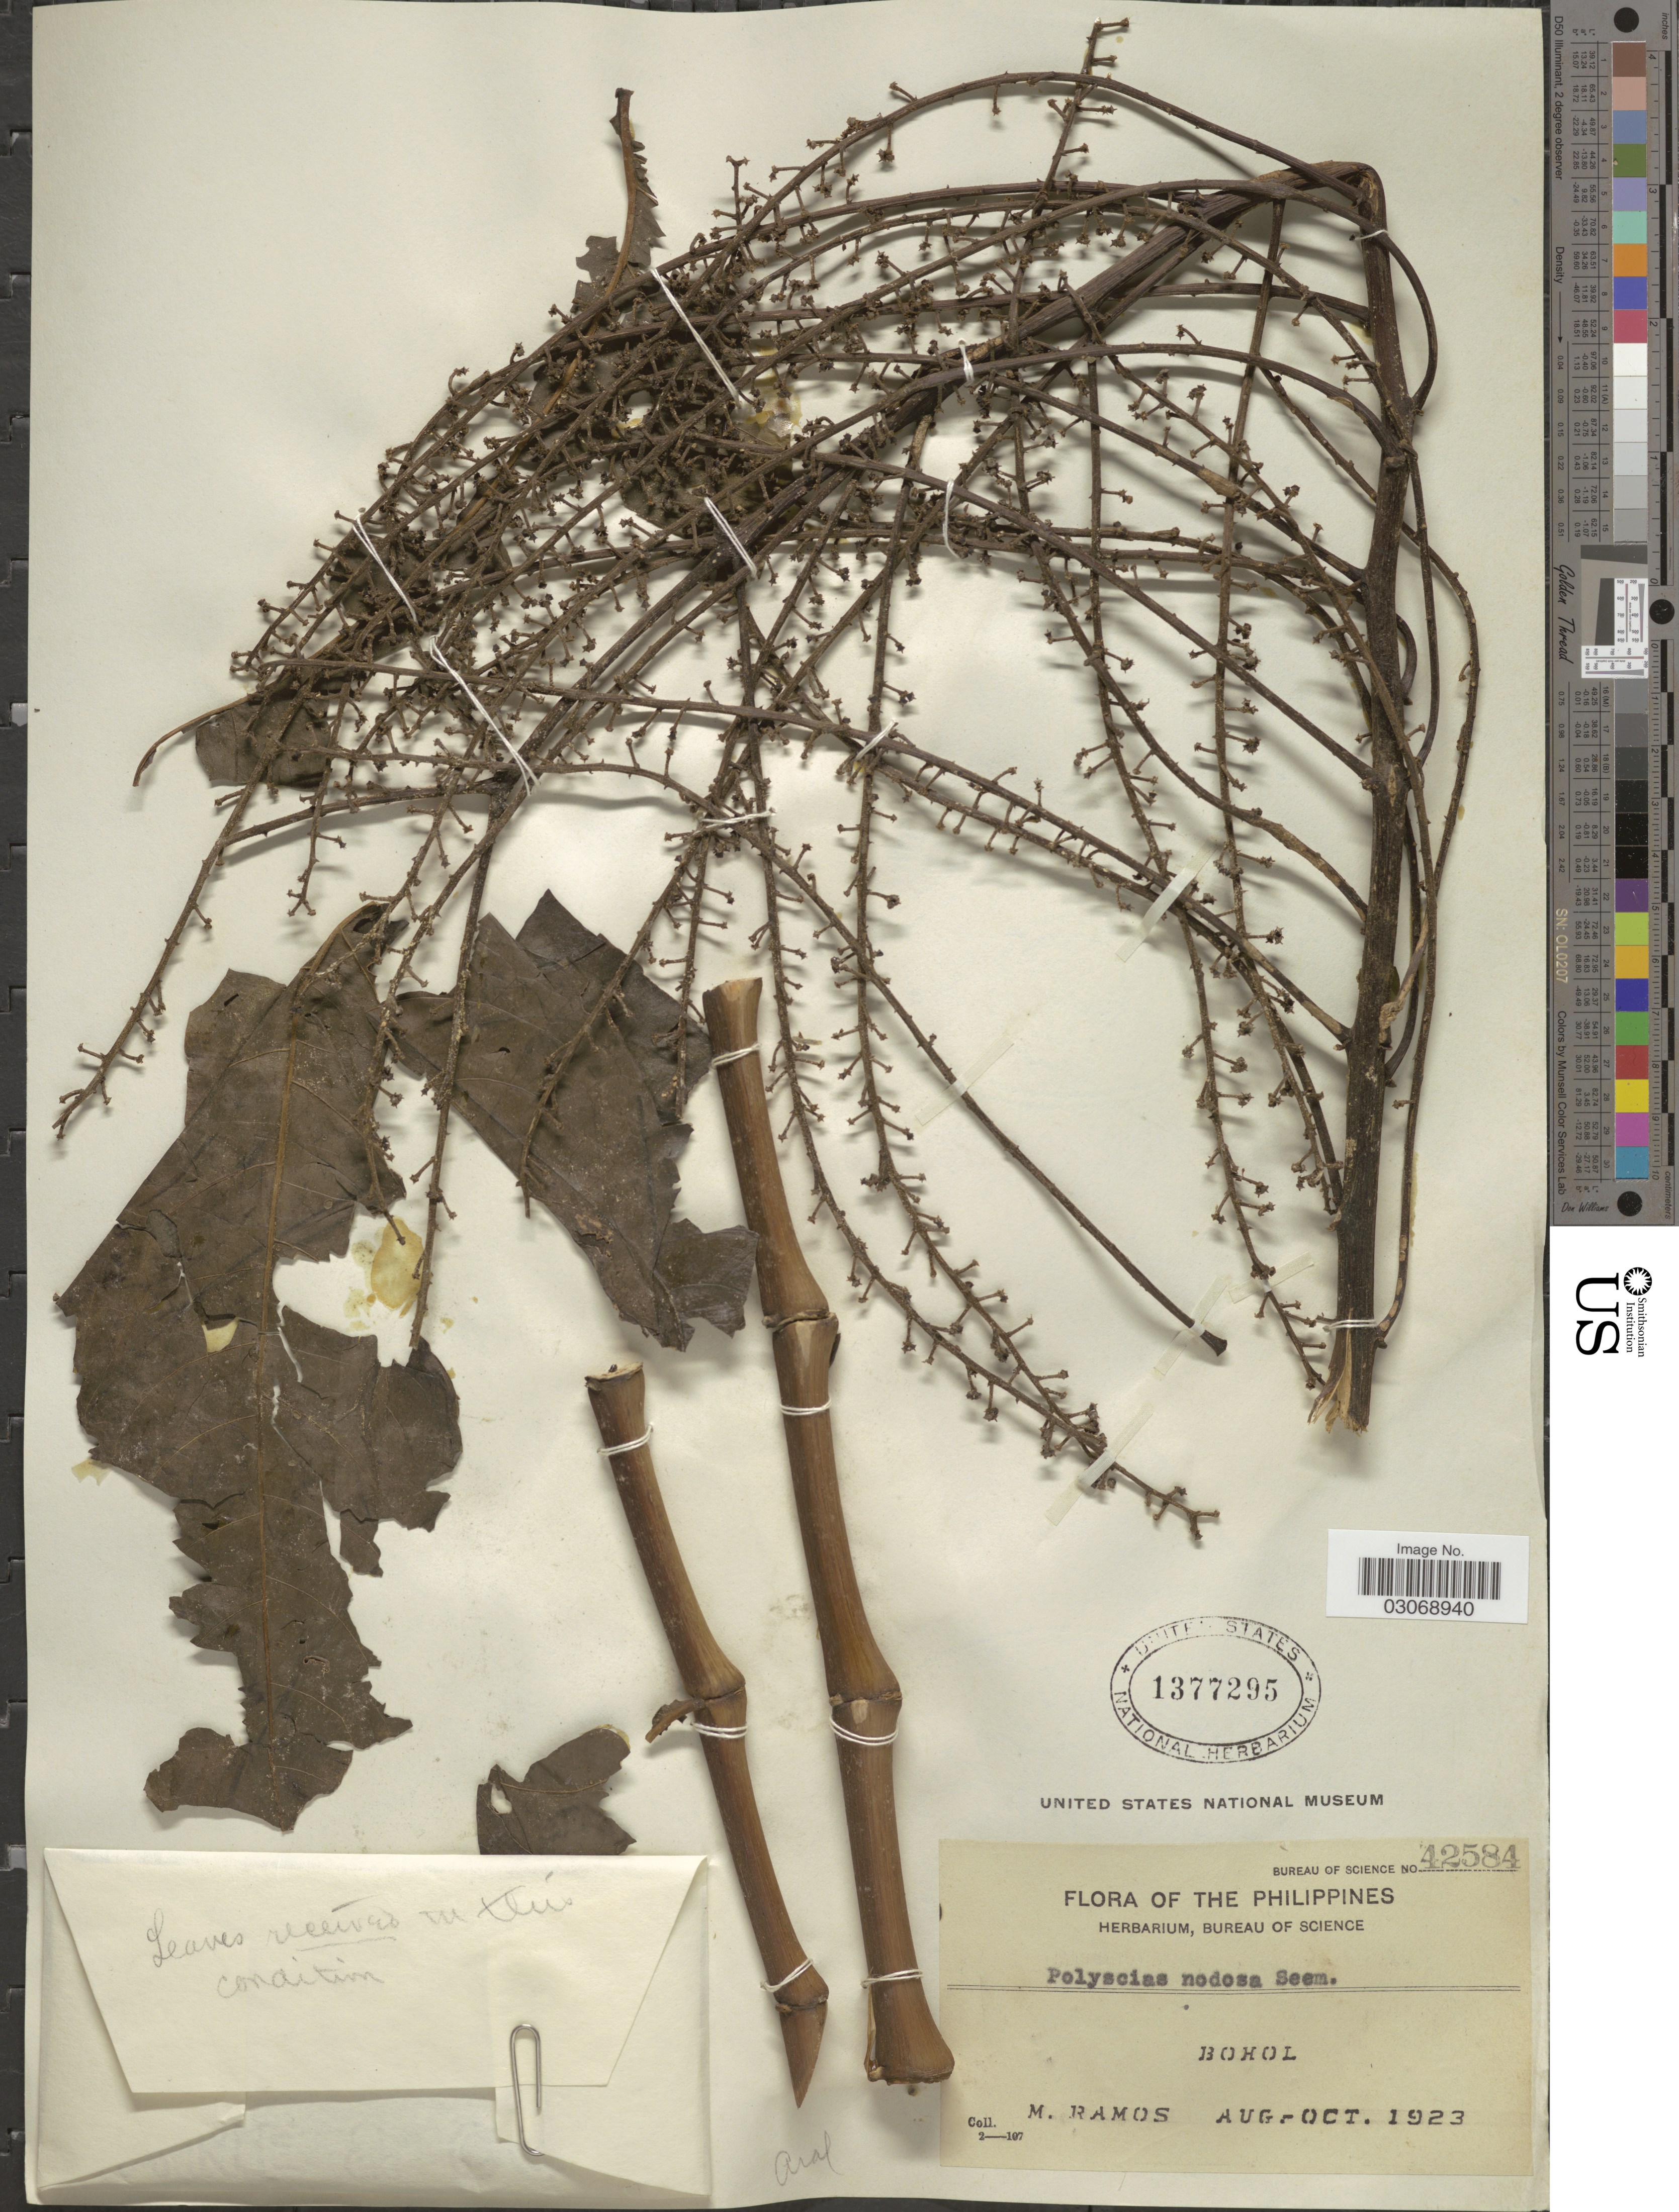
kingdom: Plantae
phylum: Tracheophyta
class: Magnoliopsida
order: Apiales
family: Araliaceae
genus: Polyscias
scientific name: Polyscias nodosa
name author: (Blume) Seem.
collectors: M. Ramos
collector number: Bureau of Science 42584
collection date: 1923-08/1923-10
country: Philippines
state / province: Central Visayas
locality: Bohol.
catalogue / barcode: US 1377295